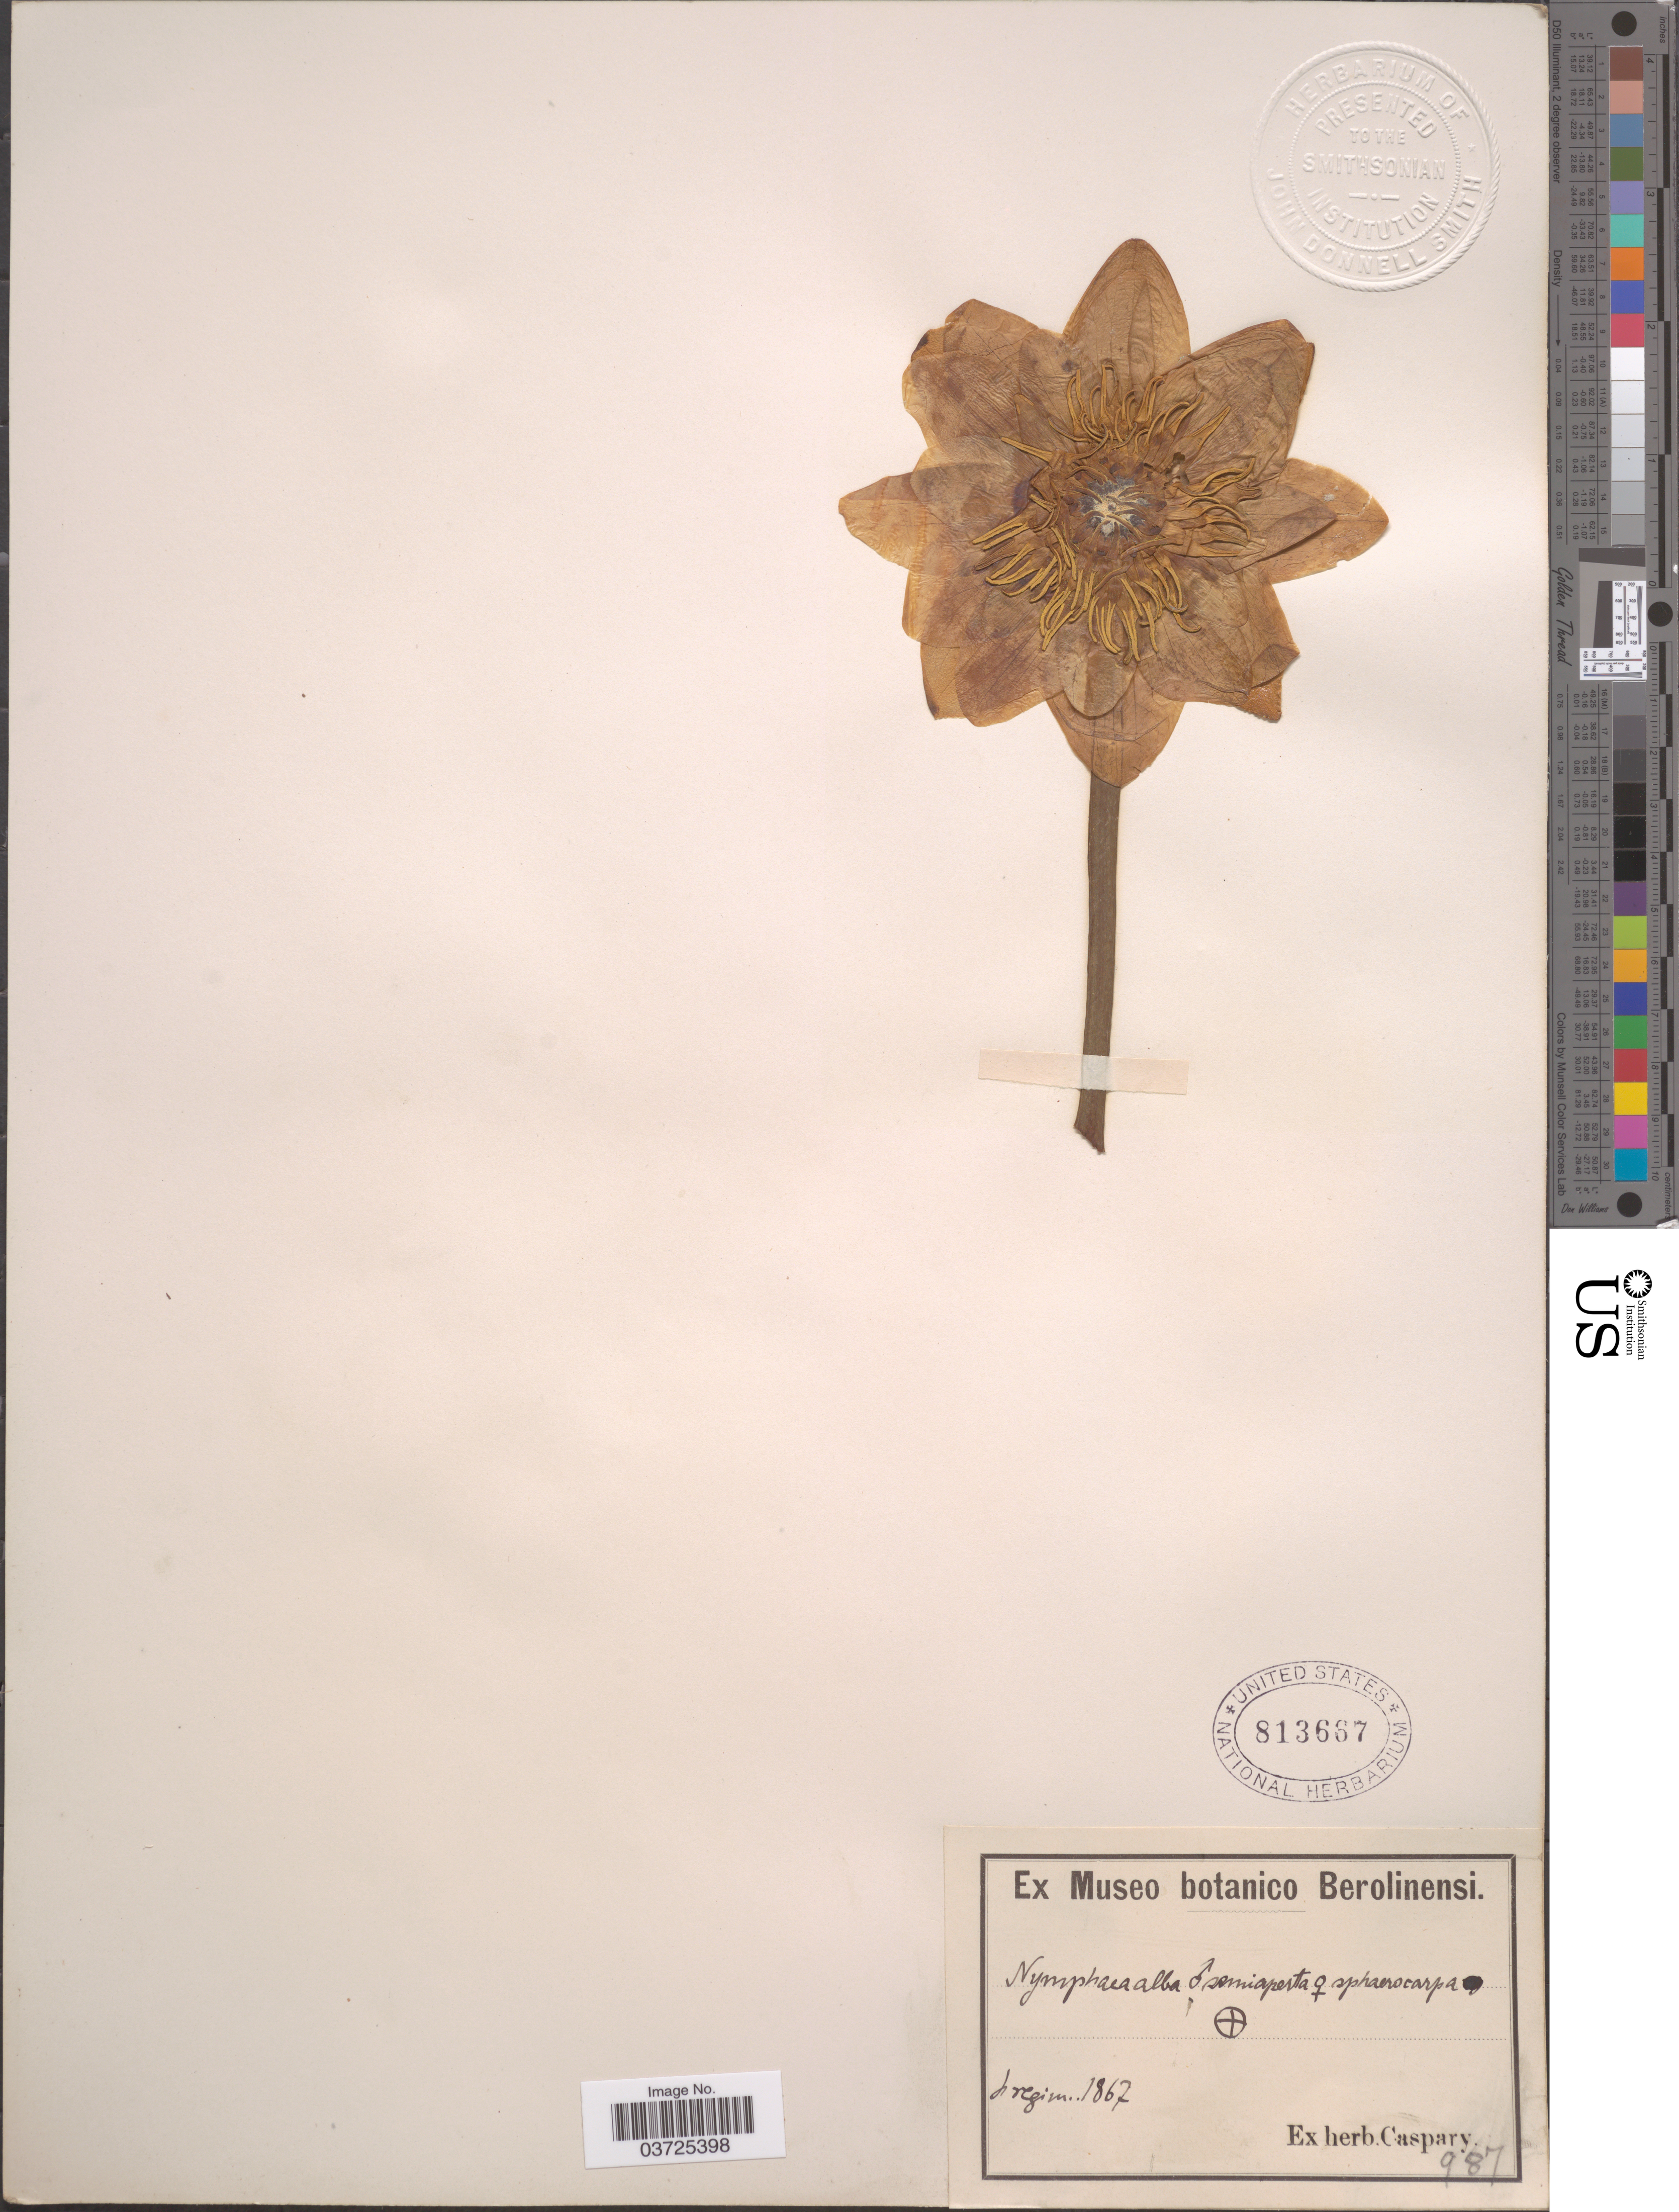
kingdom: Plantae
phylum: Tracheophyta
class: Magnoliopsida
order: Nymphaeales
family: Nymphaeaceae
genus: Nymphaea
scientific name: Nymphaea alba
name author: L.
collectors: Ex herb. Caspary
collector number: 987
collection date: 1867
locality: H region. [interpreted]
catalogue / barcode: US 813667